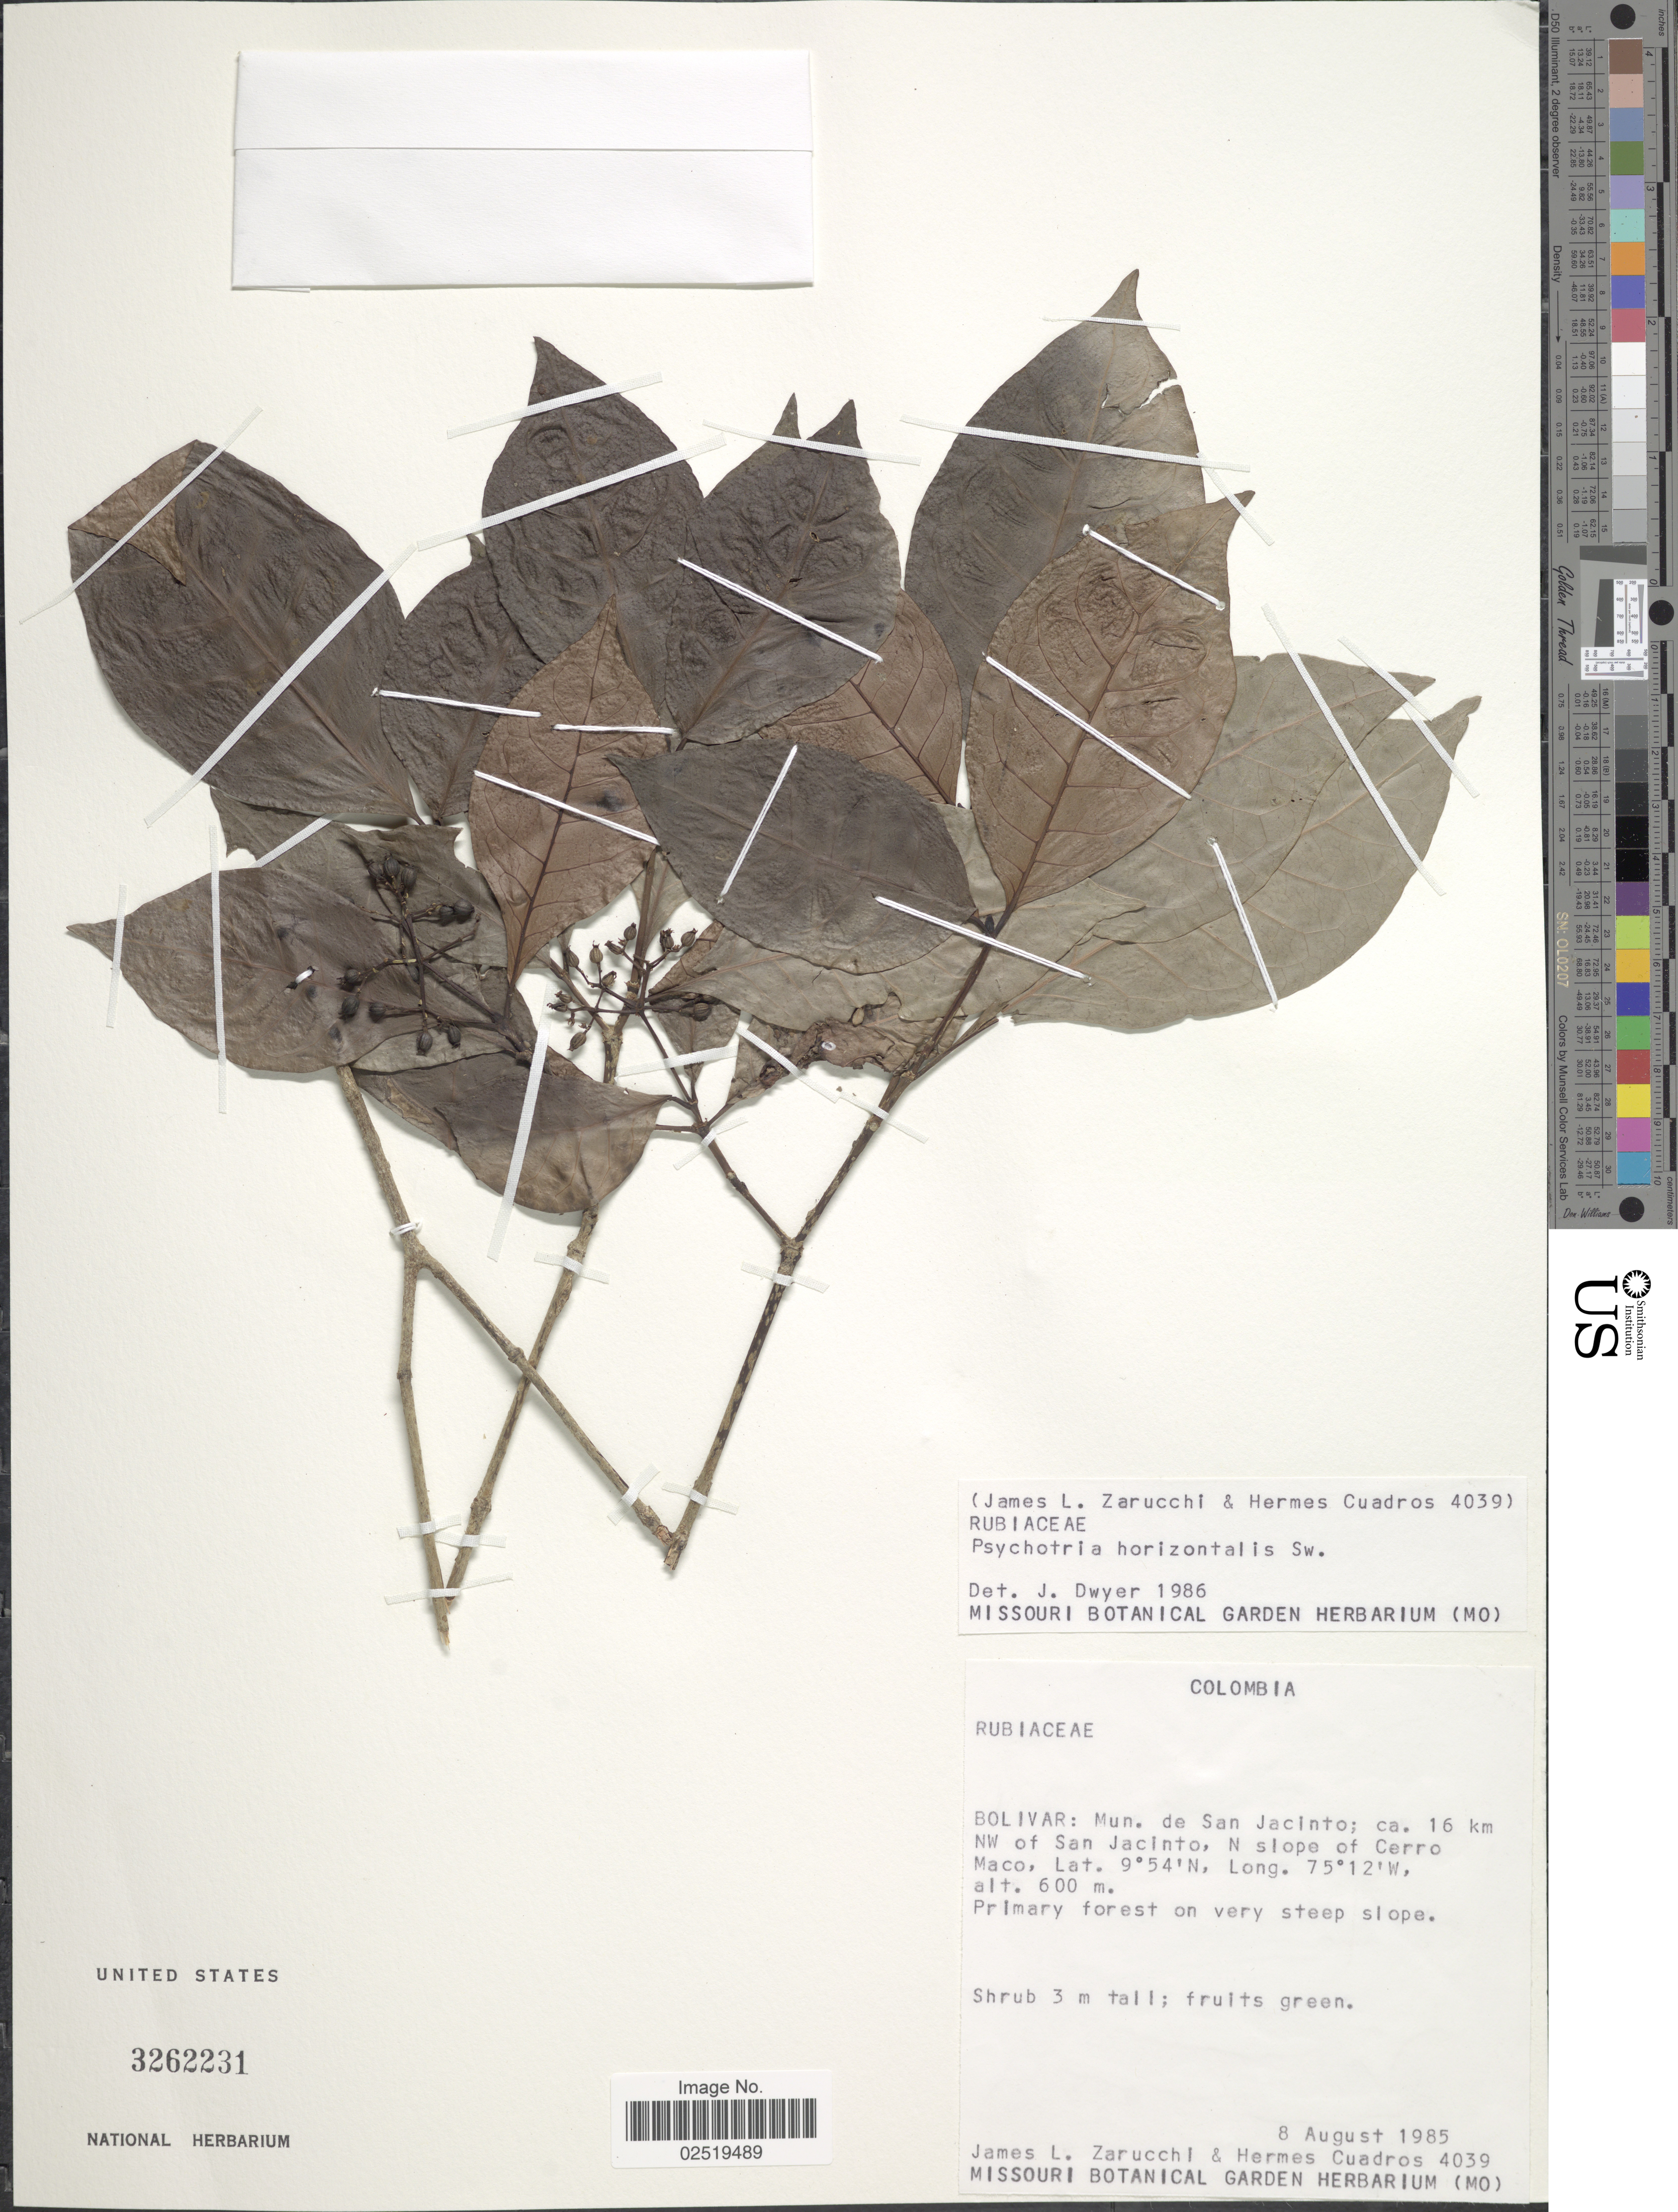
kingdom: Plantae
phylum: Tracheophyta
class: Magnoliopsida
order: Gentianales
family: Rubiaceae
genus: Psychotria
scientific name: Psychotria horizontalis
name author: Sw.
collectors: J. L. Zarucchi & H. Cuadros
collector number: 4039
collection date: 1985-08-08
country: Colombia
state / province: Bolívar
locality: Mun. de San Jacinto; ca. 16 km NW of San Jacinto, N slope of Cerro Maco, primary forest on very steep slope.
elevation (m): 600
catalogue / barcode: US 3262231